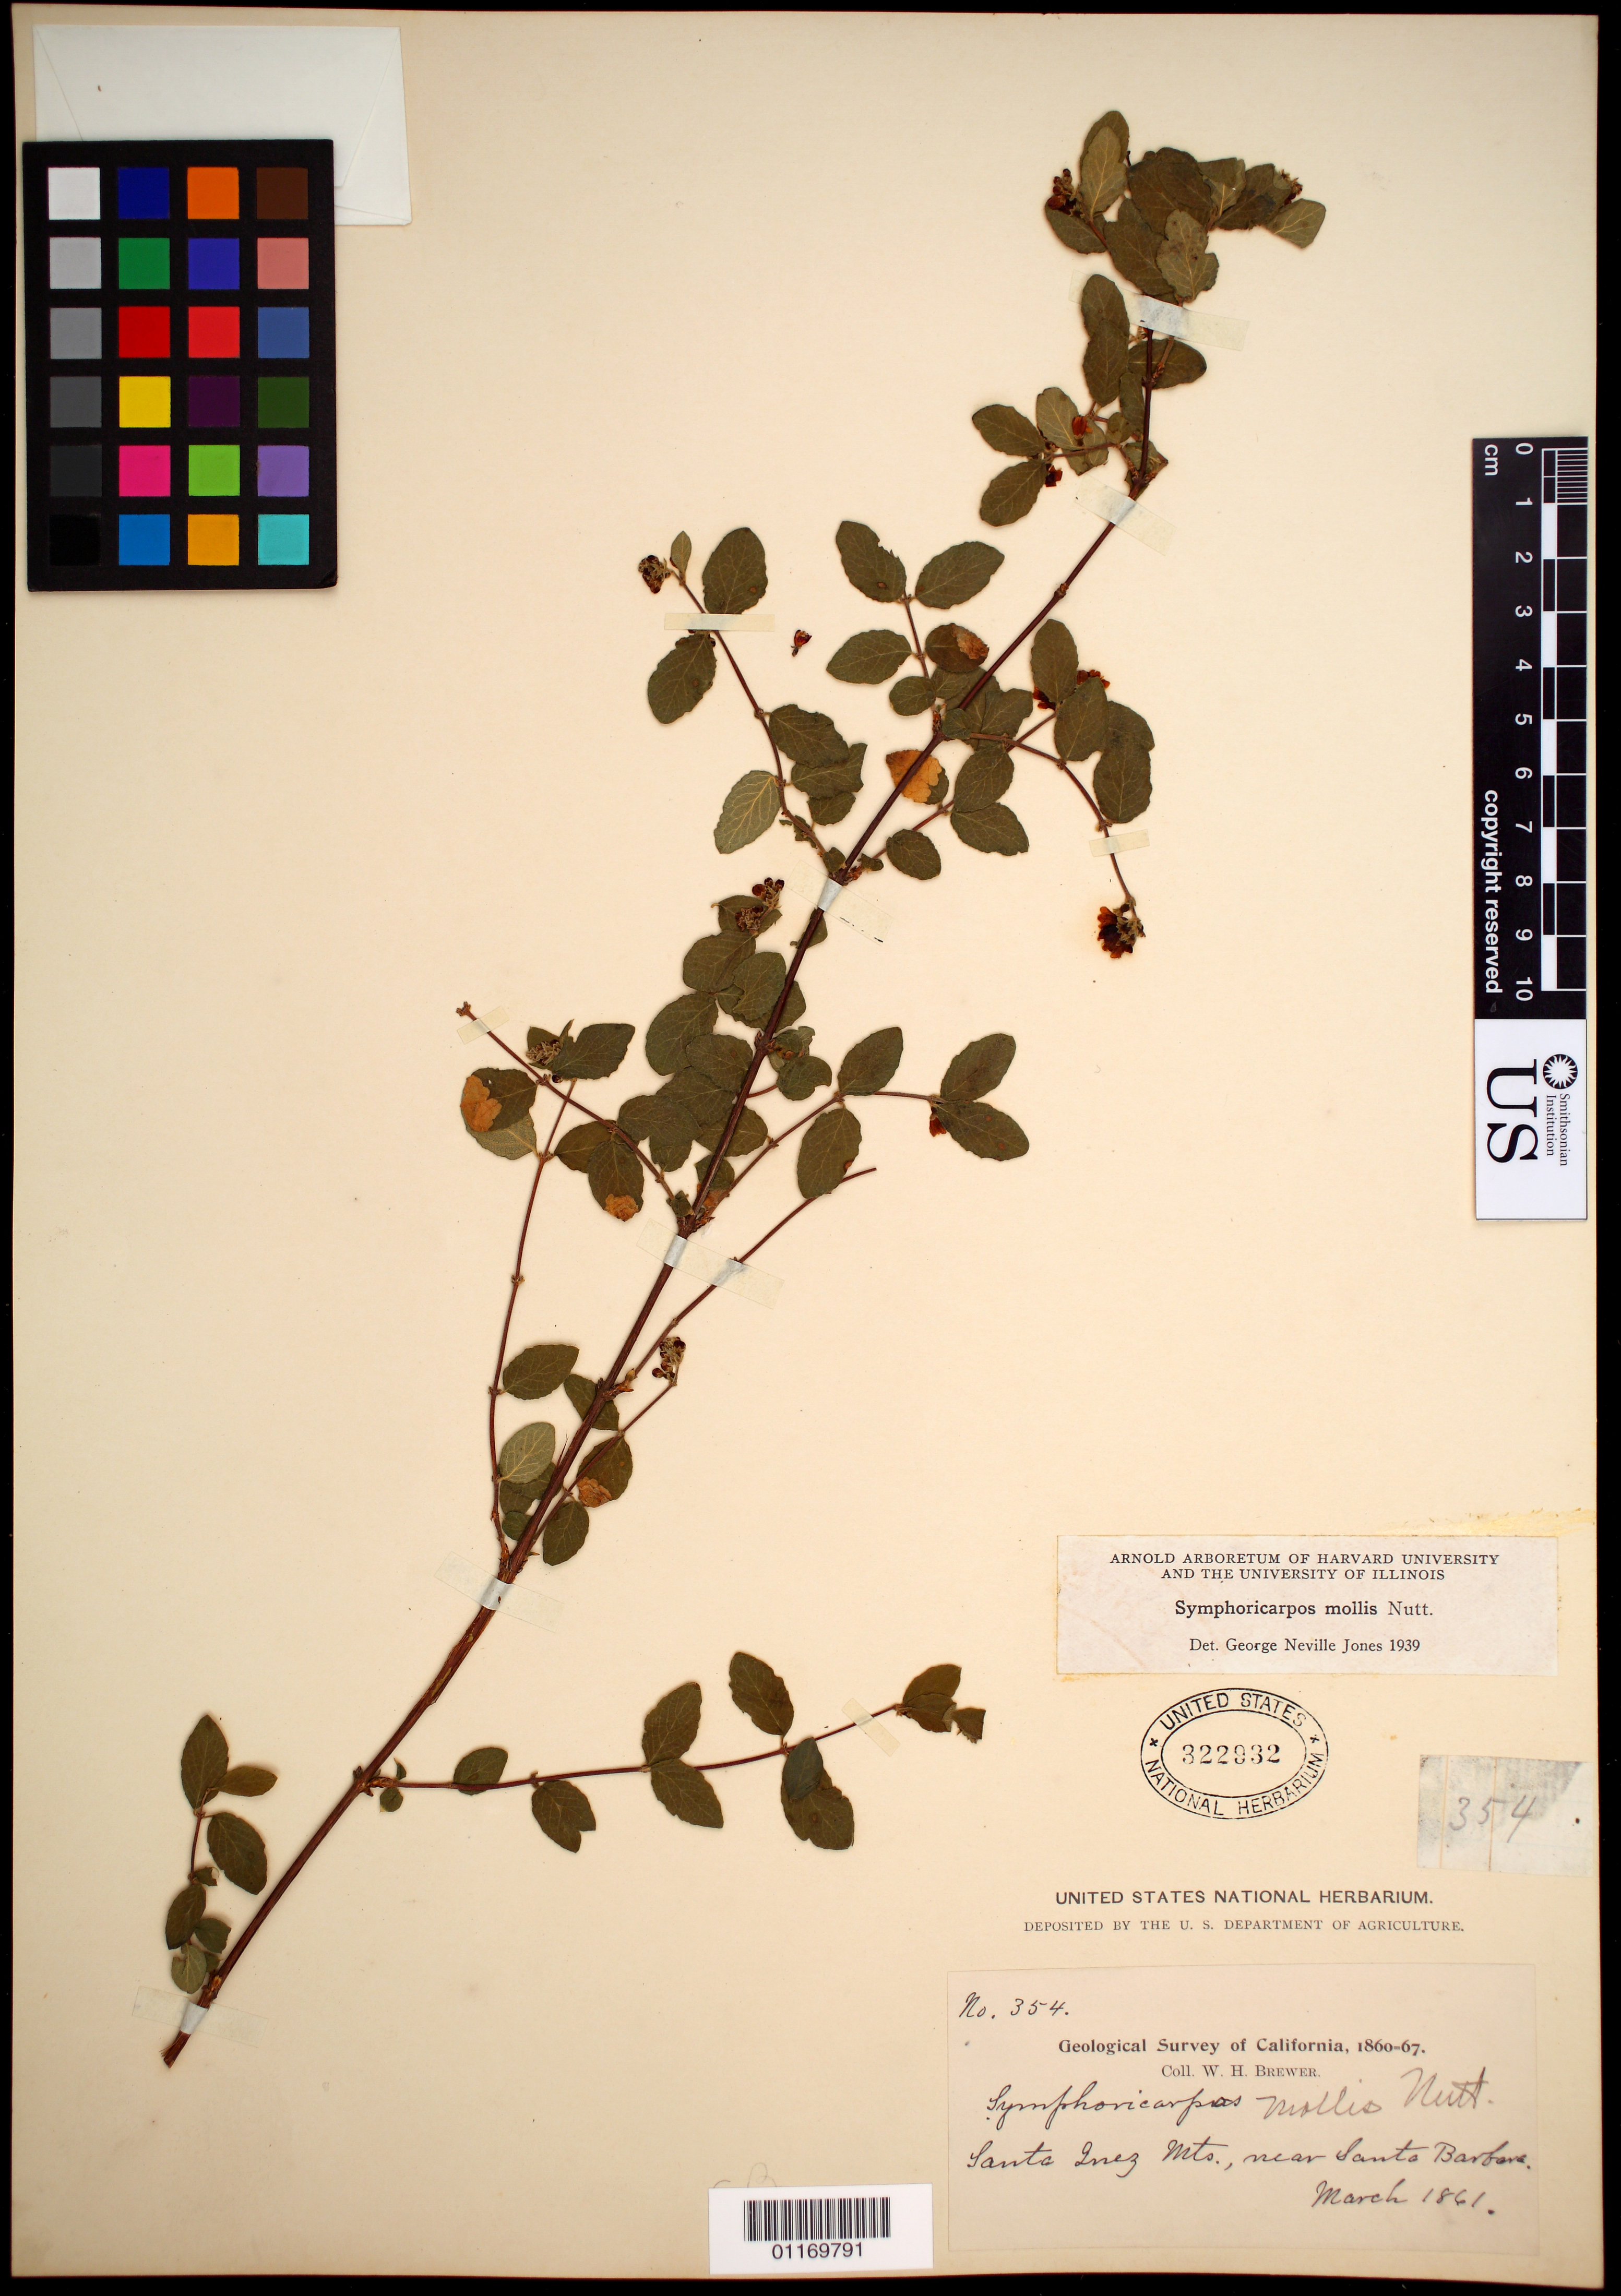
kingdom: Plantae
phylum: Tracheophyta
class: Magnoliopsida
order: Dipsacales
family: Caprifoliaceae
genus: Symphoricarpos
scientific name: Symphoricarpos mollis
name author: Nutt.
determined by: Jones, G. N.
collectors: W. H. Brewer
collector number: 354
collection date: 1861-03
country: United States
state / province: California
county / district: Santa Barbara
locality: Santa Inez Mts., near Santa Barbara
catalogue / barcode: US 322932